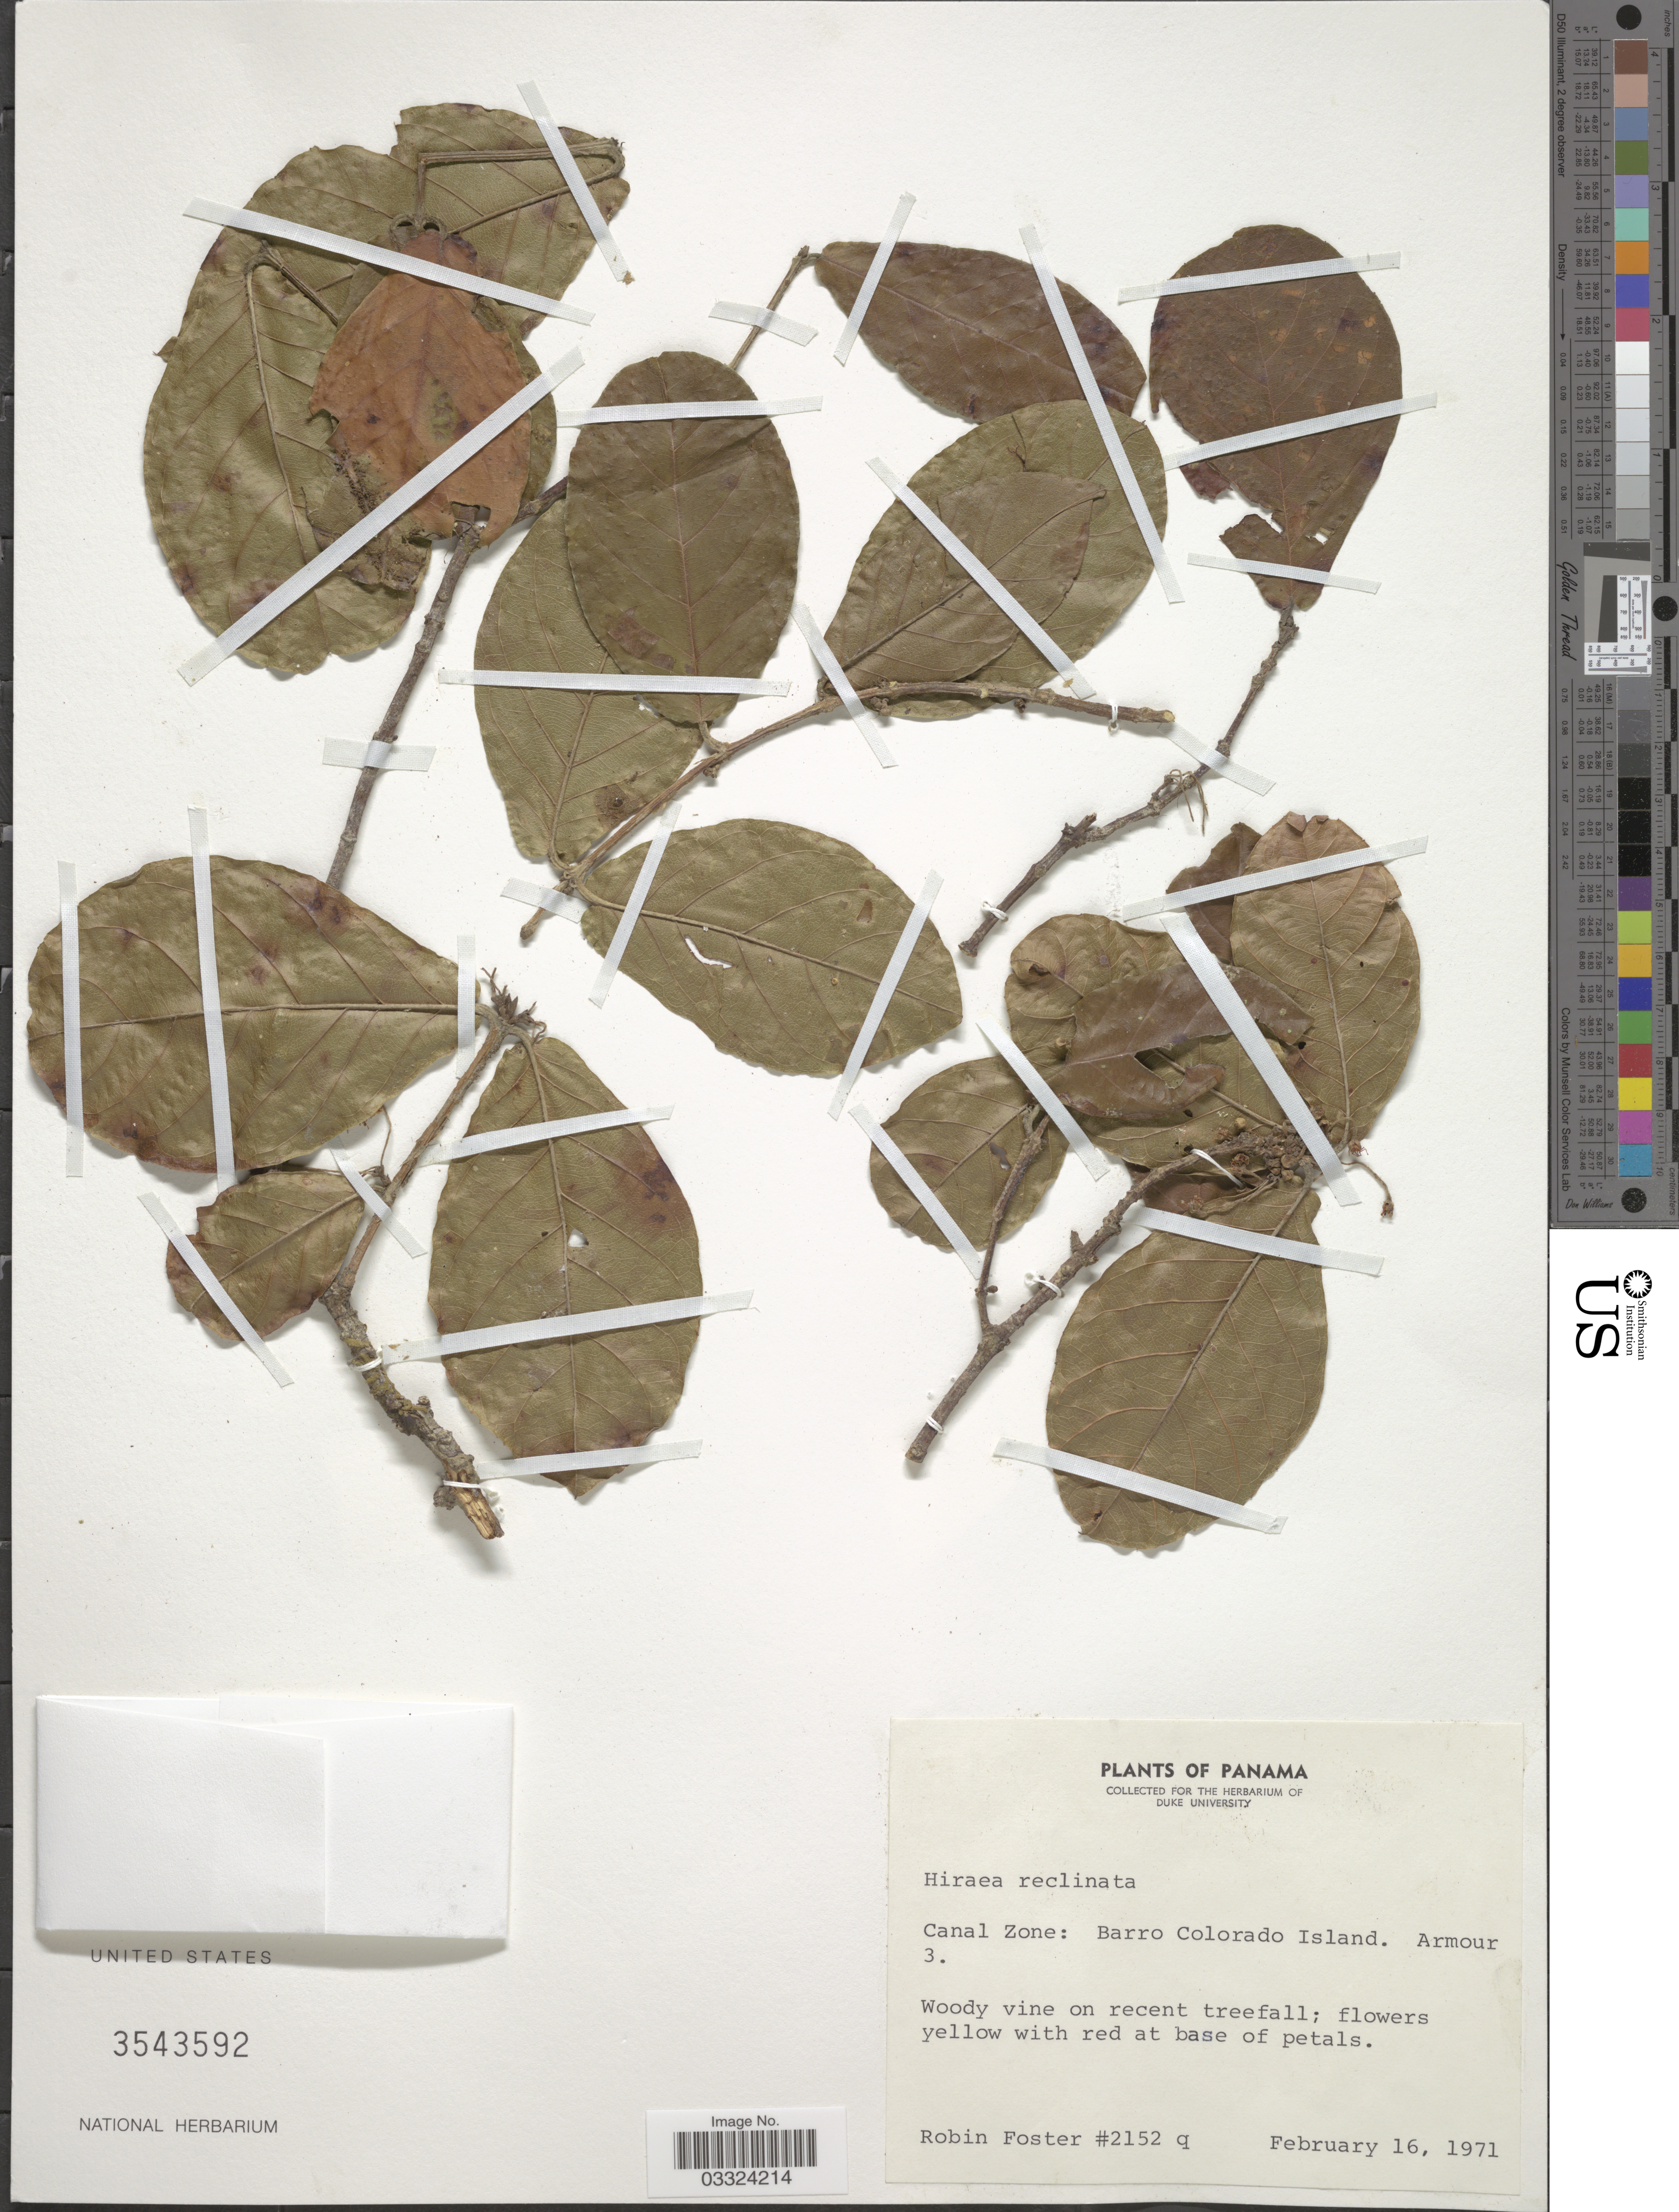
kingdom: Plantae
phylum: Tracheophyta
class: Magnoliopsida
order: Malpighiales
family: Malpighiaceae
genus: Hiraea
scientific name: Hiraea reclinata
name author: Jacq.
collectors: R. B. Foster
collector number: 2152q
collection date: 1971-02-16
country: Panama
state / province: Panamá Oeste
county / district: Canal Zone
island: Barro Colorado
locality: Canal Zone: Barro Colorado Island. Armour 3.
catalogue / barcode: US 3543592